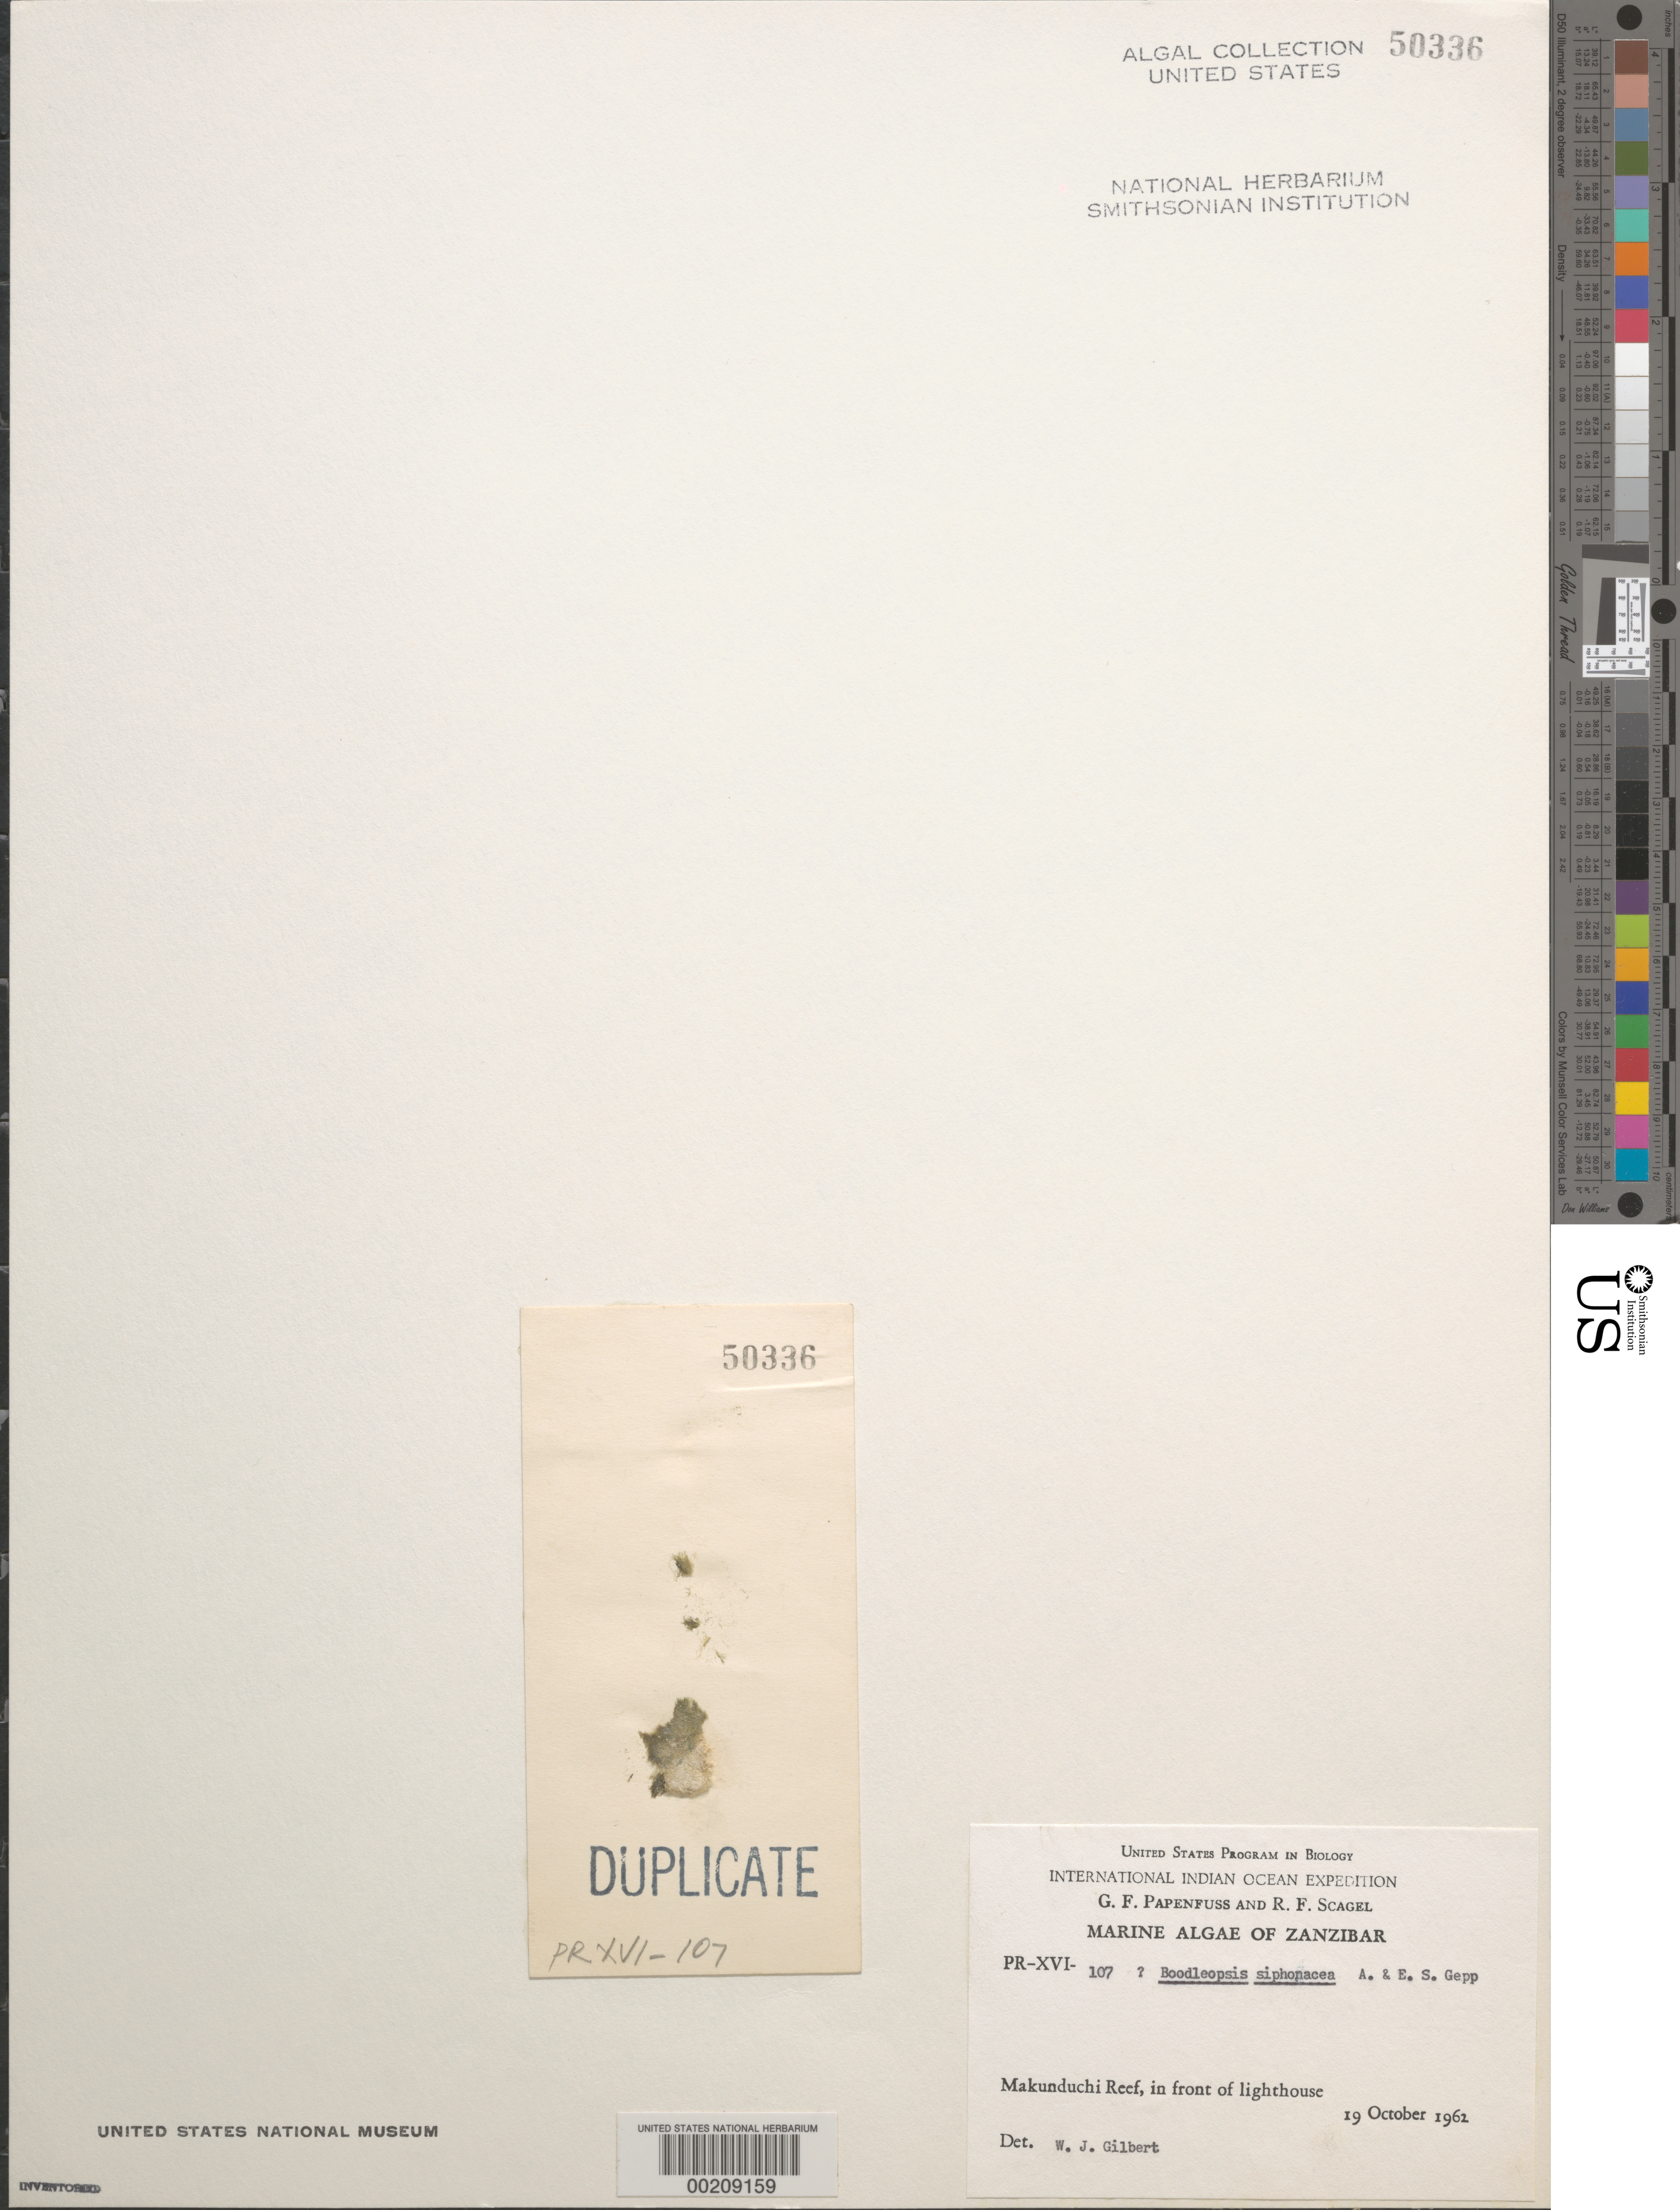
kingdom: Plantae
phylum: Chlorophyta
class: Ulvophyceae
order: Bryopsidales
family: Udoteaceae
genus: Boodleopsis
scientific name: Boodleopsis siphonacea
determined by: Gilbert, W. J.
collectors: G. Papenfuss & R. F. Scagel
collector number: PR-XVI-107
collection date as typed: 19 Oct 1962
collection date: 1962-10-19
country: Tanzania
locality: Makunduchi reef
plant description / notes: International Indian Ocean Expedition, 1962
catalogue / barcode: US 50336